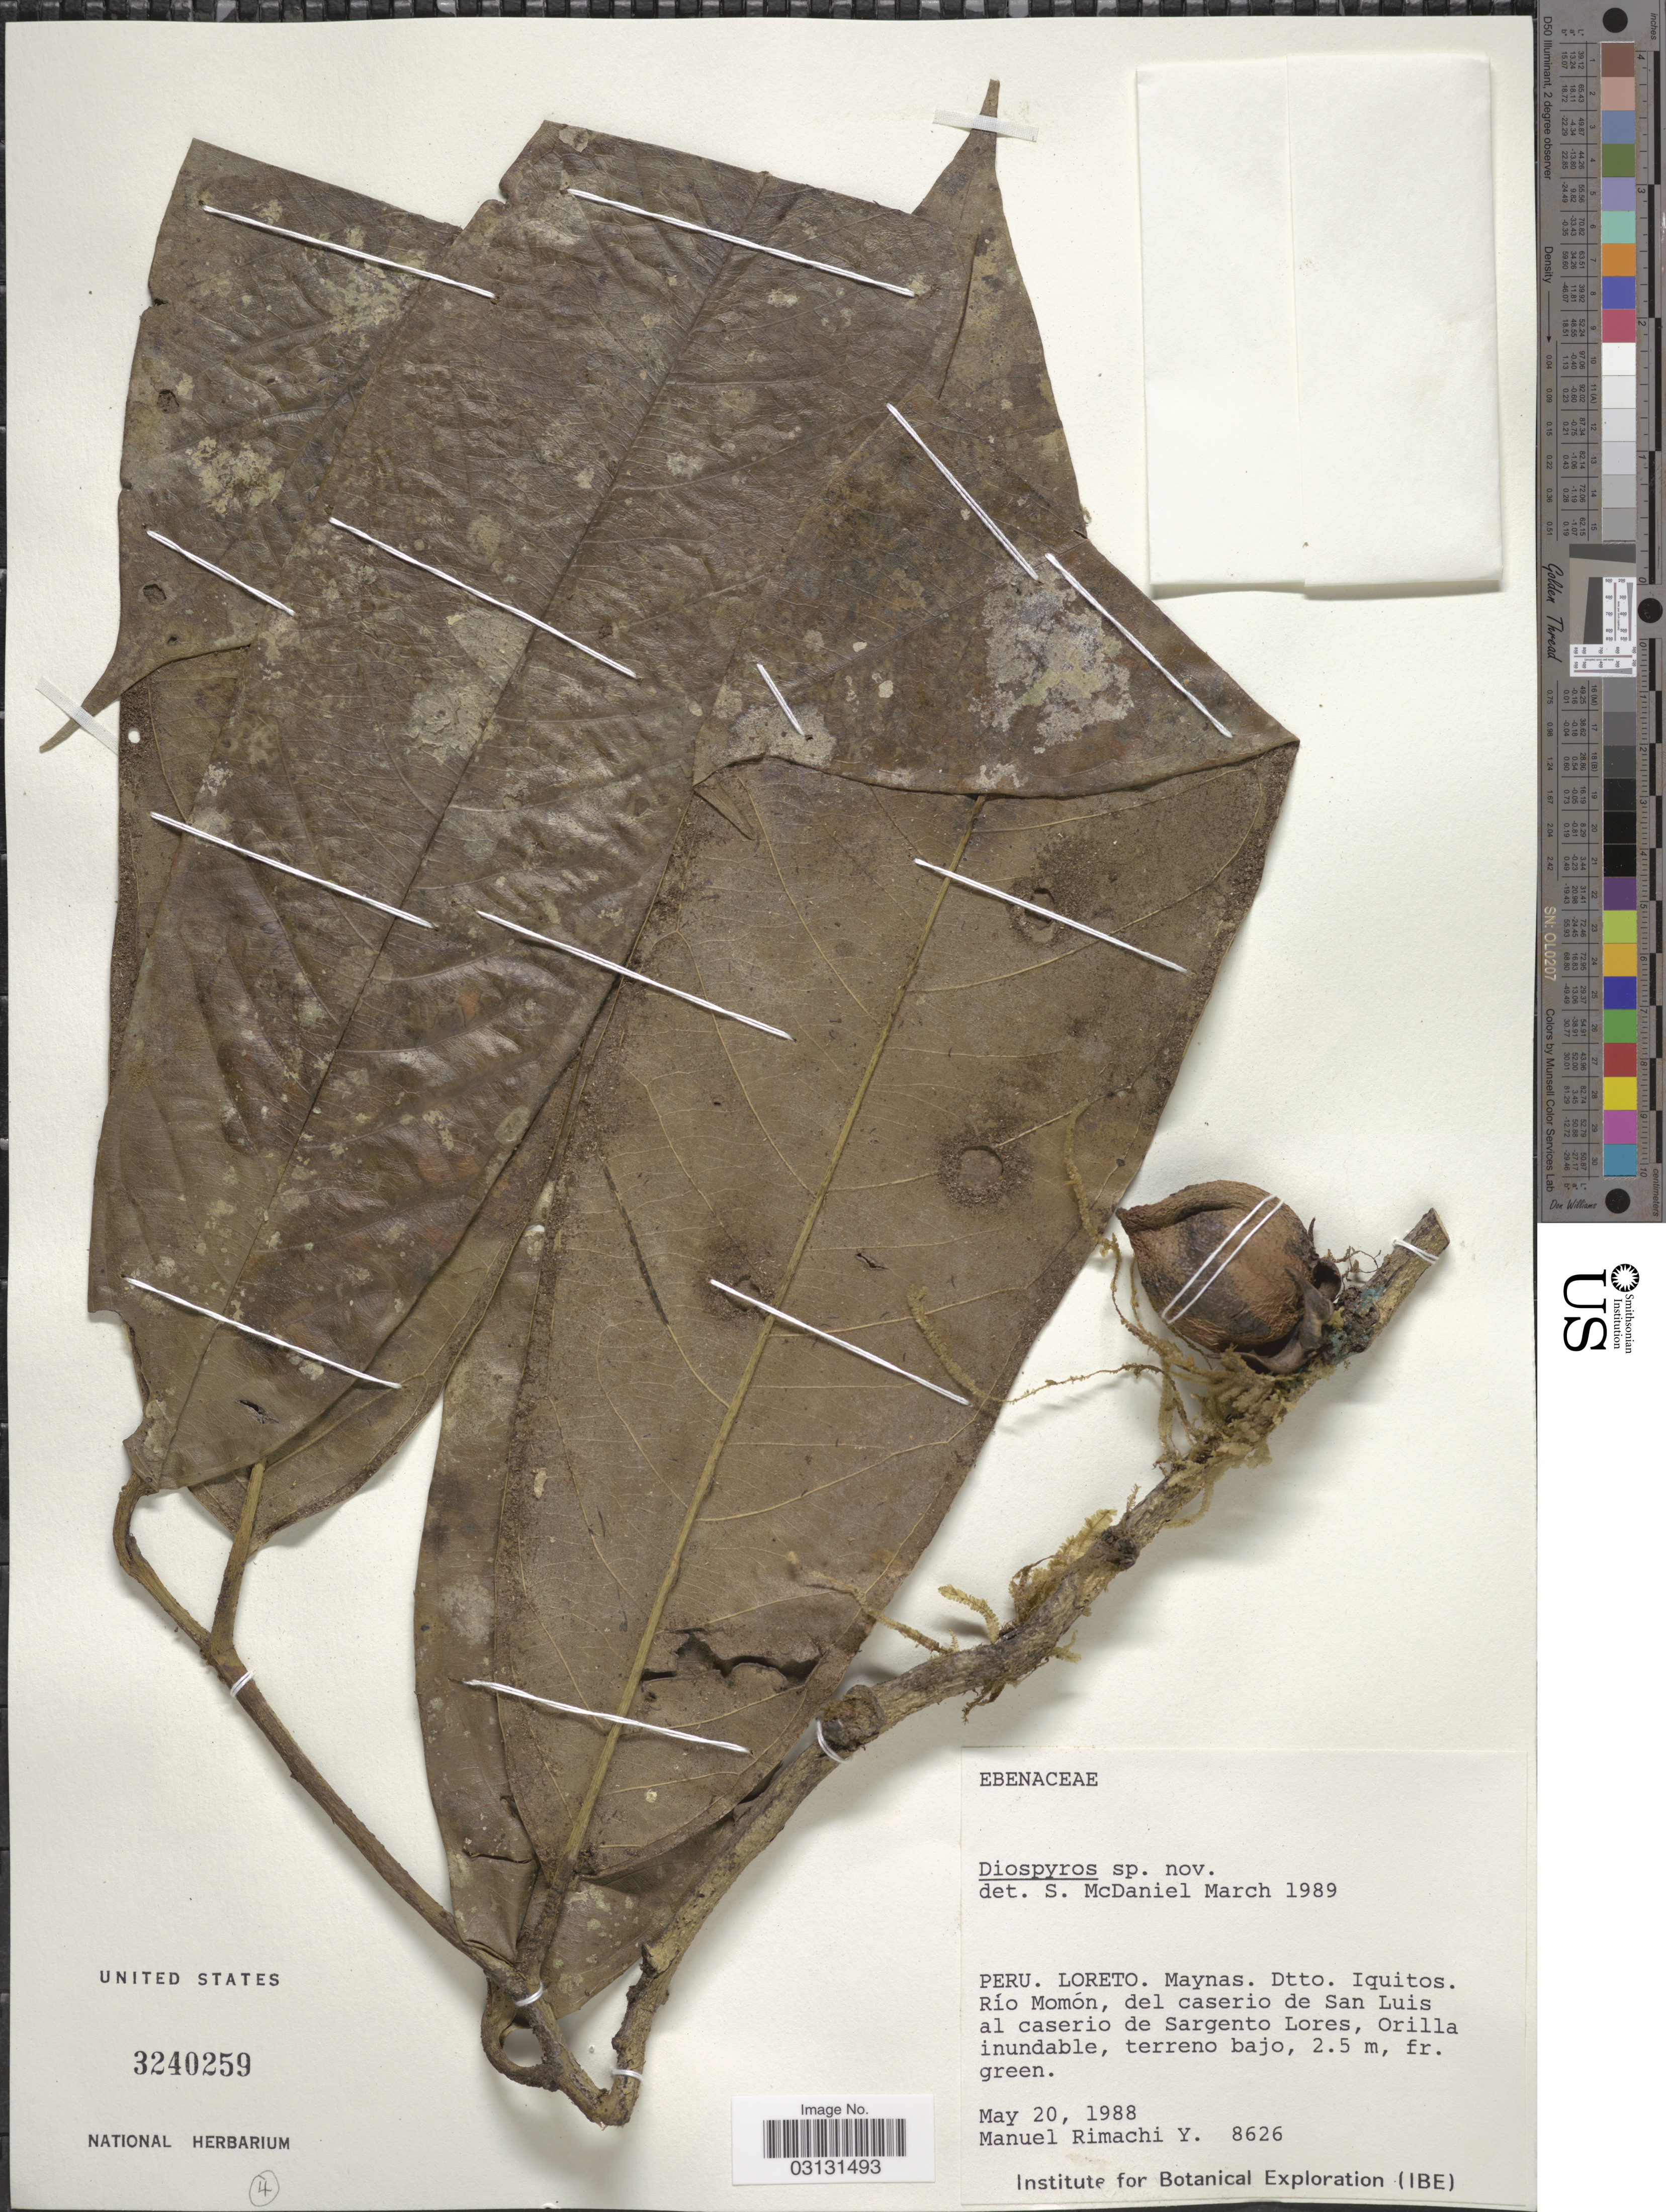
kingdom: Plantae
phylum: Tracheophyta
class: Magnoliopsida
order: Ericales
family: Ebenaceae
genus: Diospyros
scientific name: Diospyros sp.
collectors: M. Rimachi Y.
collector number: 8626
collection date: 1988-05-20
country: Peru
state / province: Loreto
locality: Maynas. Dtto. Iquitos. Río Momón, del caserio de San Luis al caserio de Sargento Lores, Orilla inundable, terreno bajo.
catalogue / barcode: US 3240259